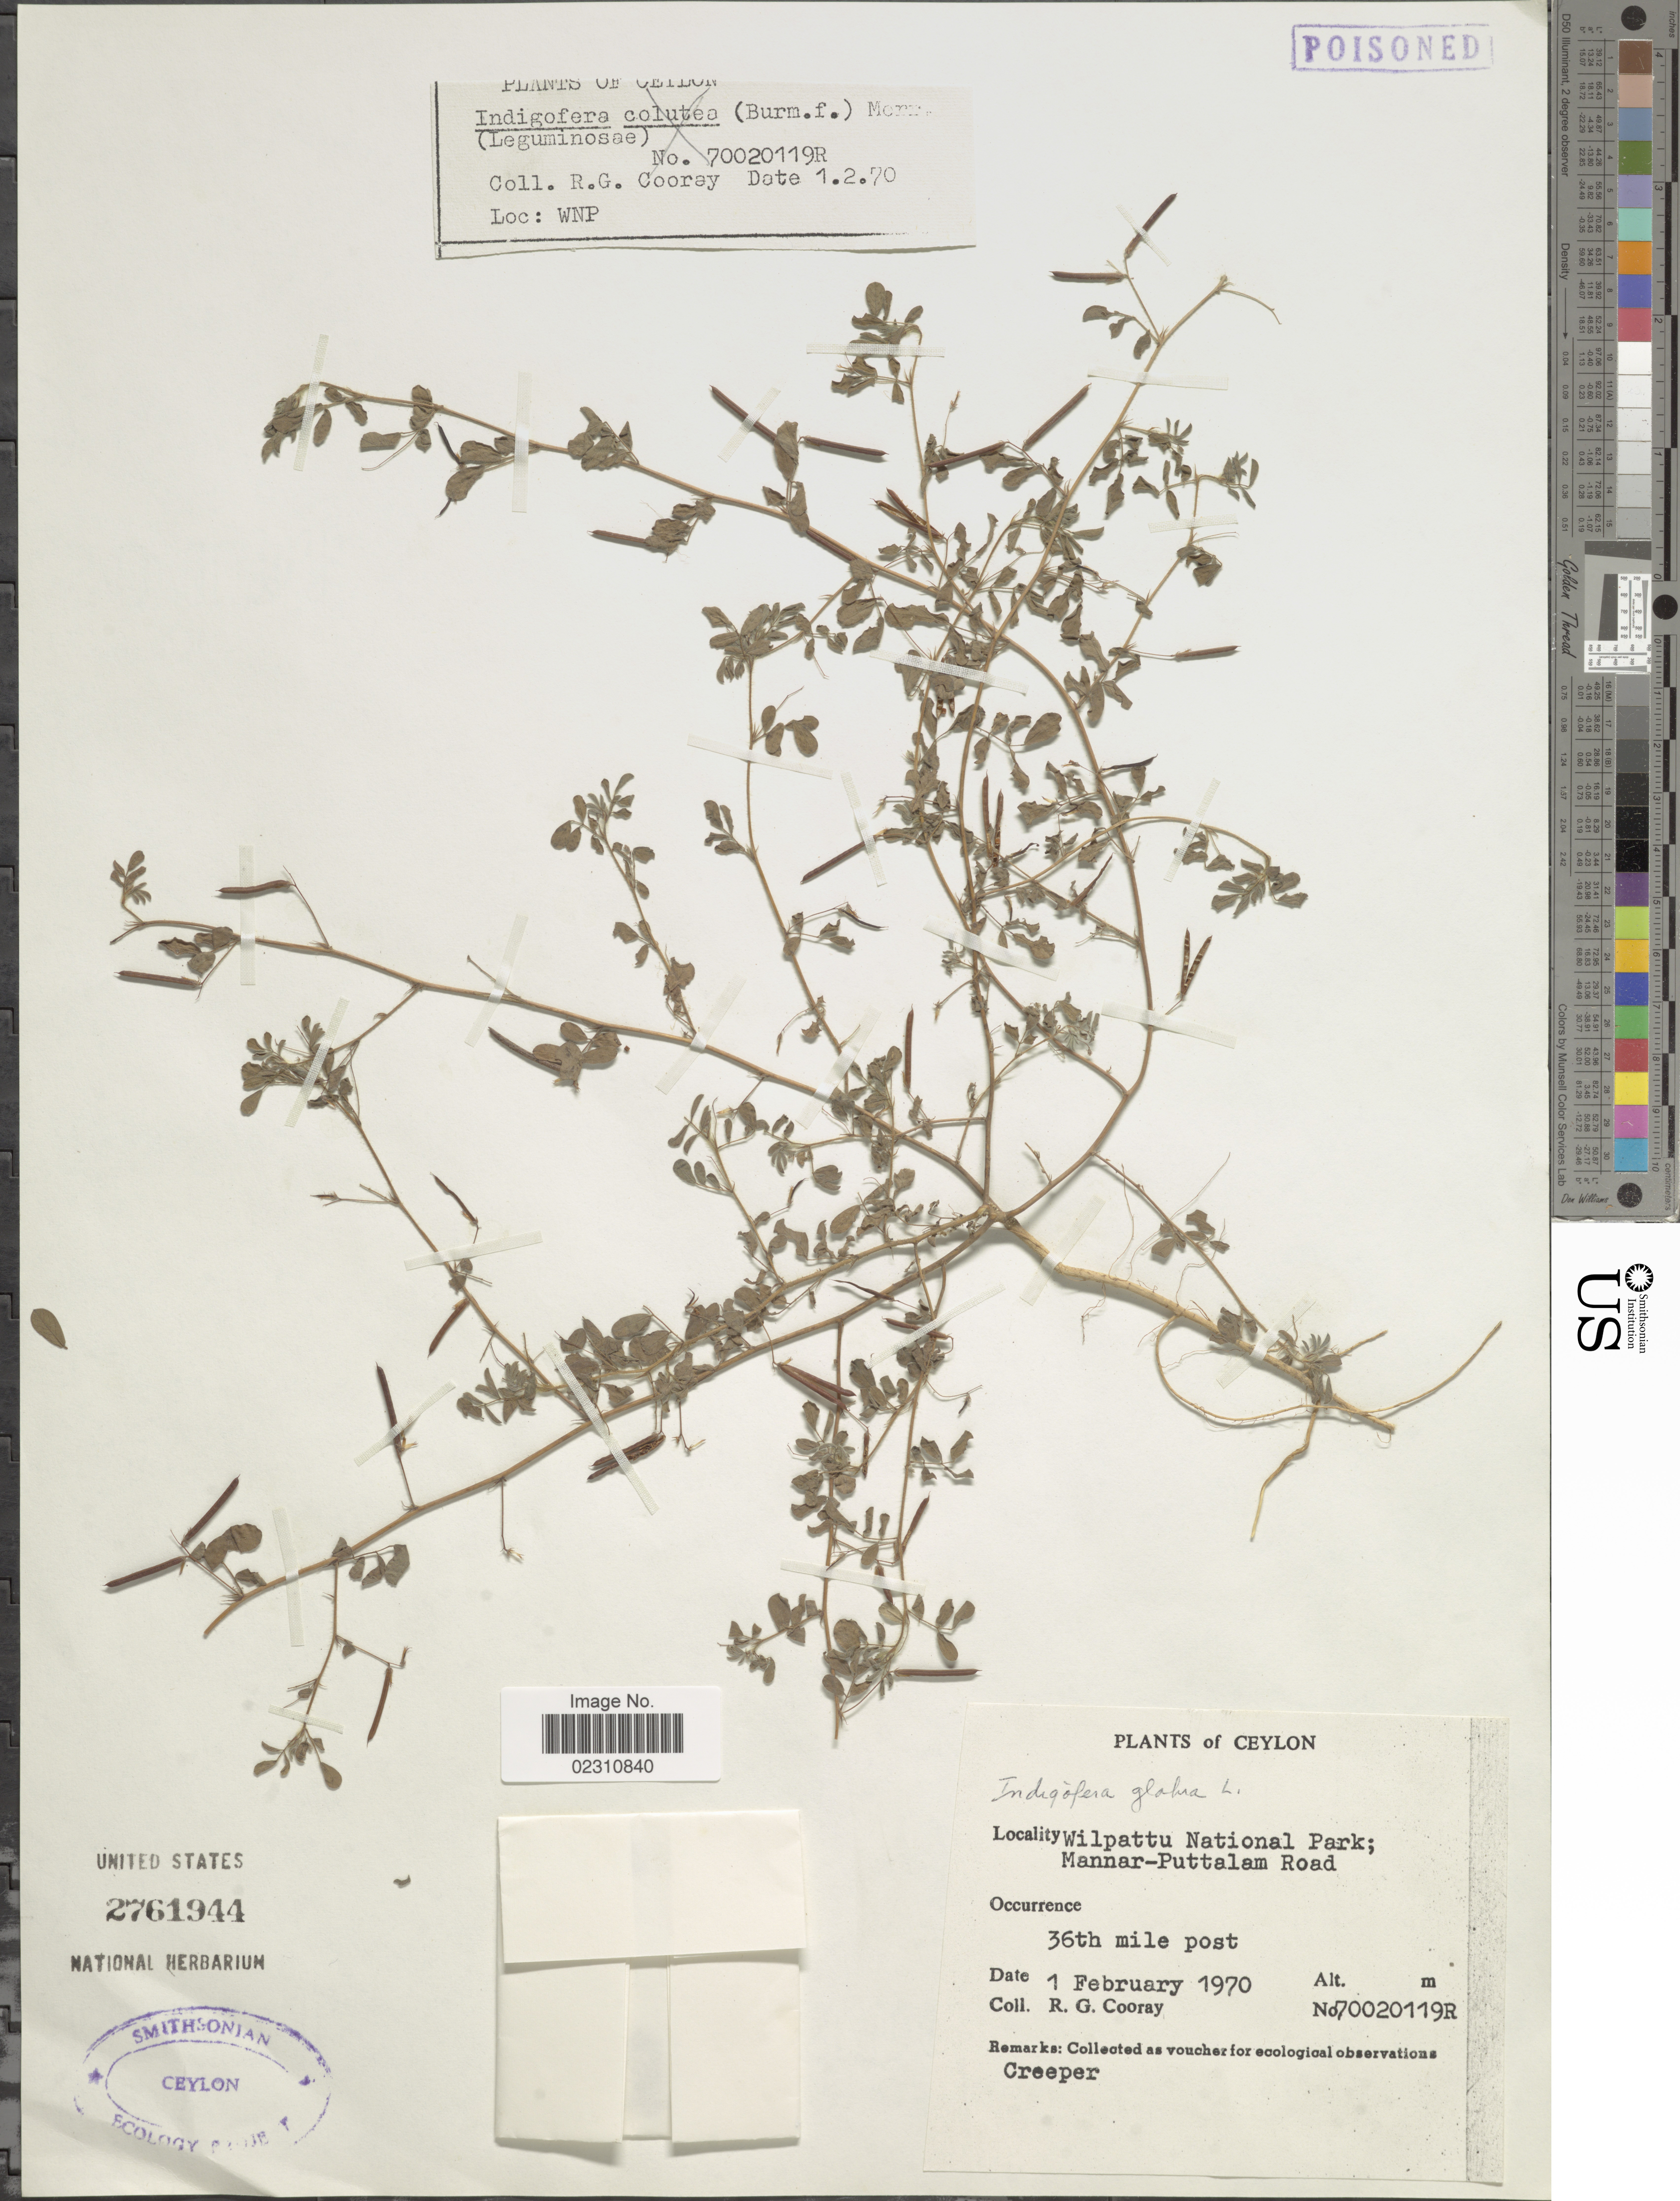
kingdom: Plantae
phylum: Tracheophyta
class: Magnoliopsida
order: Fabales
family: Fabaceae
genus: Indigofera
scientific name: Indigofera glabra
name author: S.S. Chien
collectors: R. Cooray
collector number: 70020119R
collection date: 1970-02-01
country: Sri Lanka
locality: Ceylon, Wilpattu National Park; Mannar-Puttalam Road.36th miles post.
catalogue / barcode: US 2761944